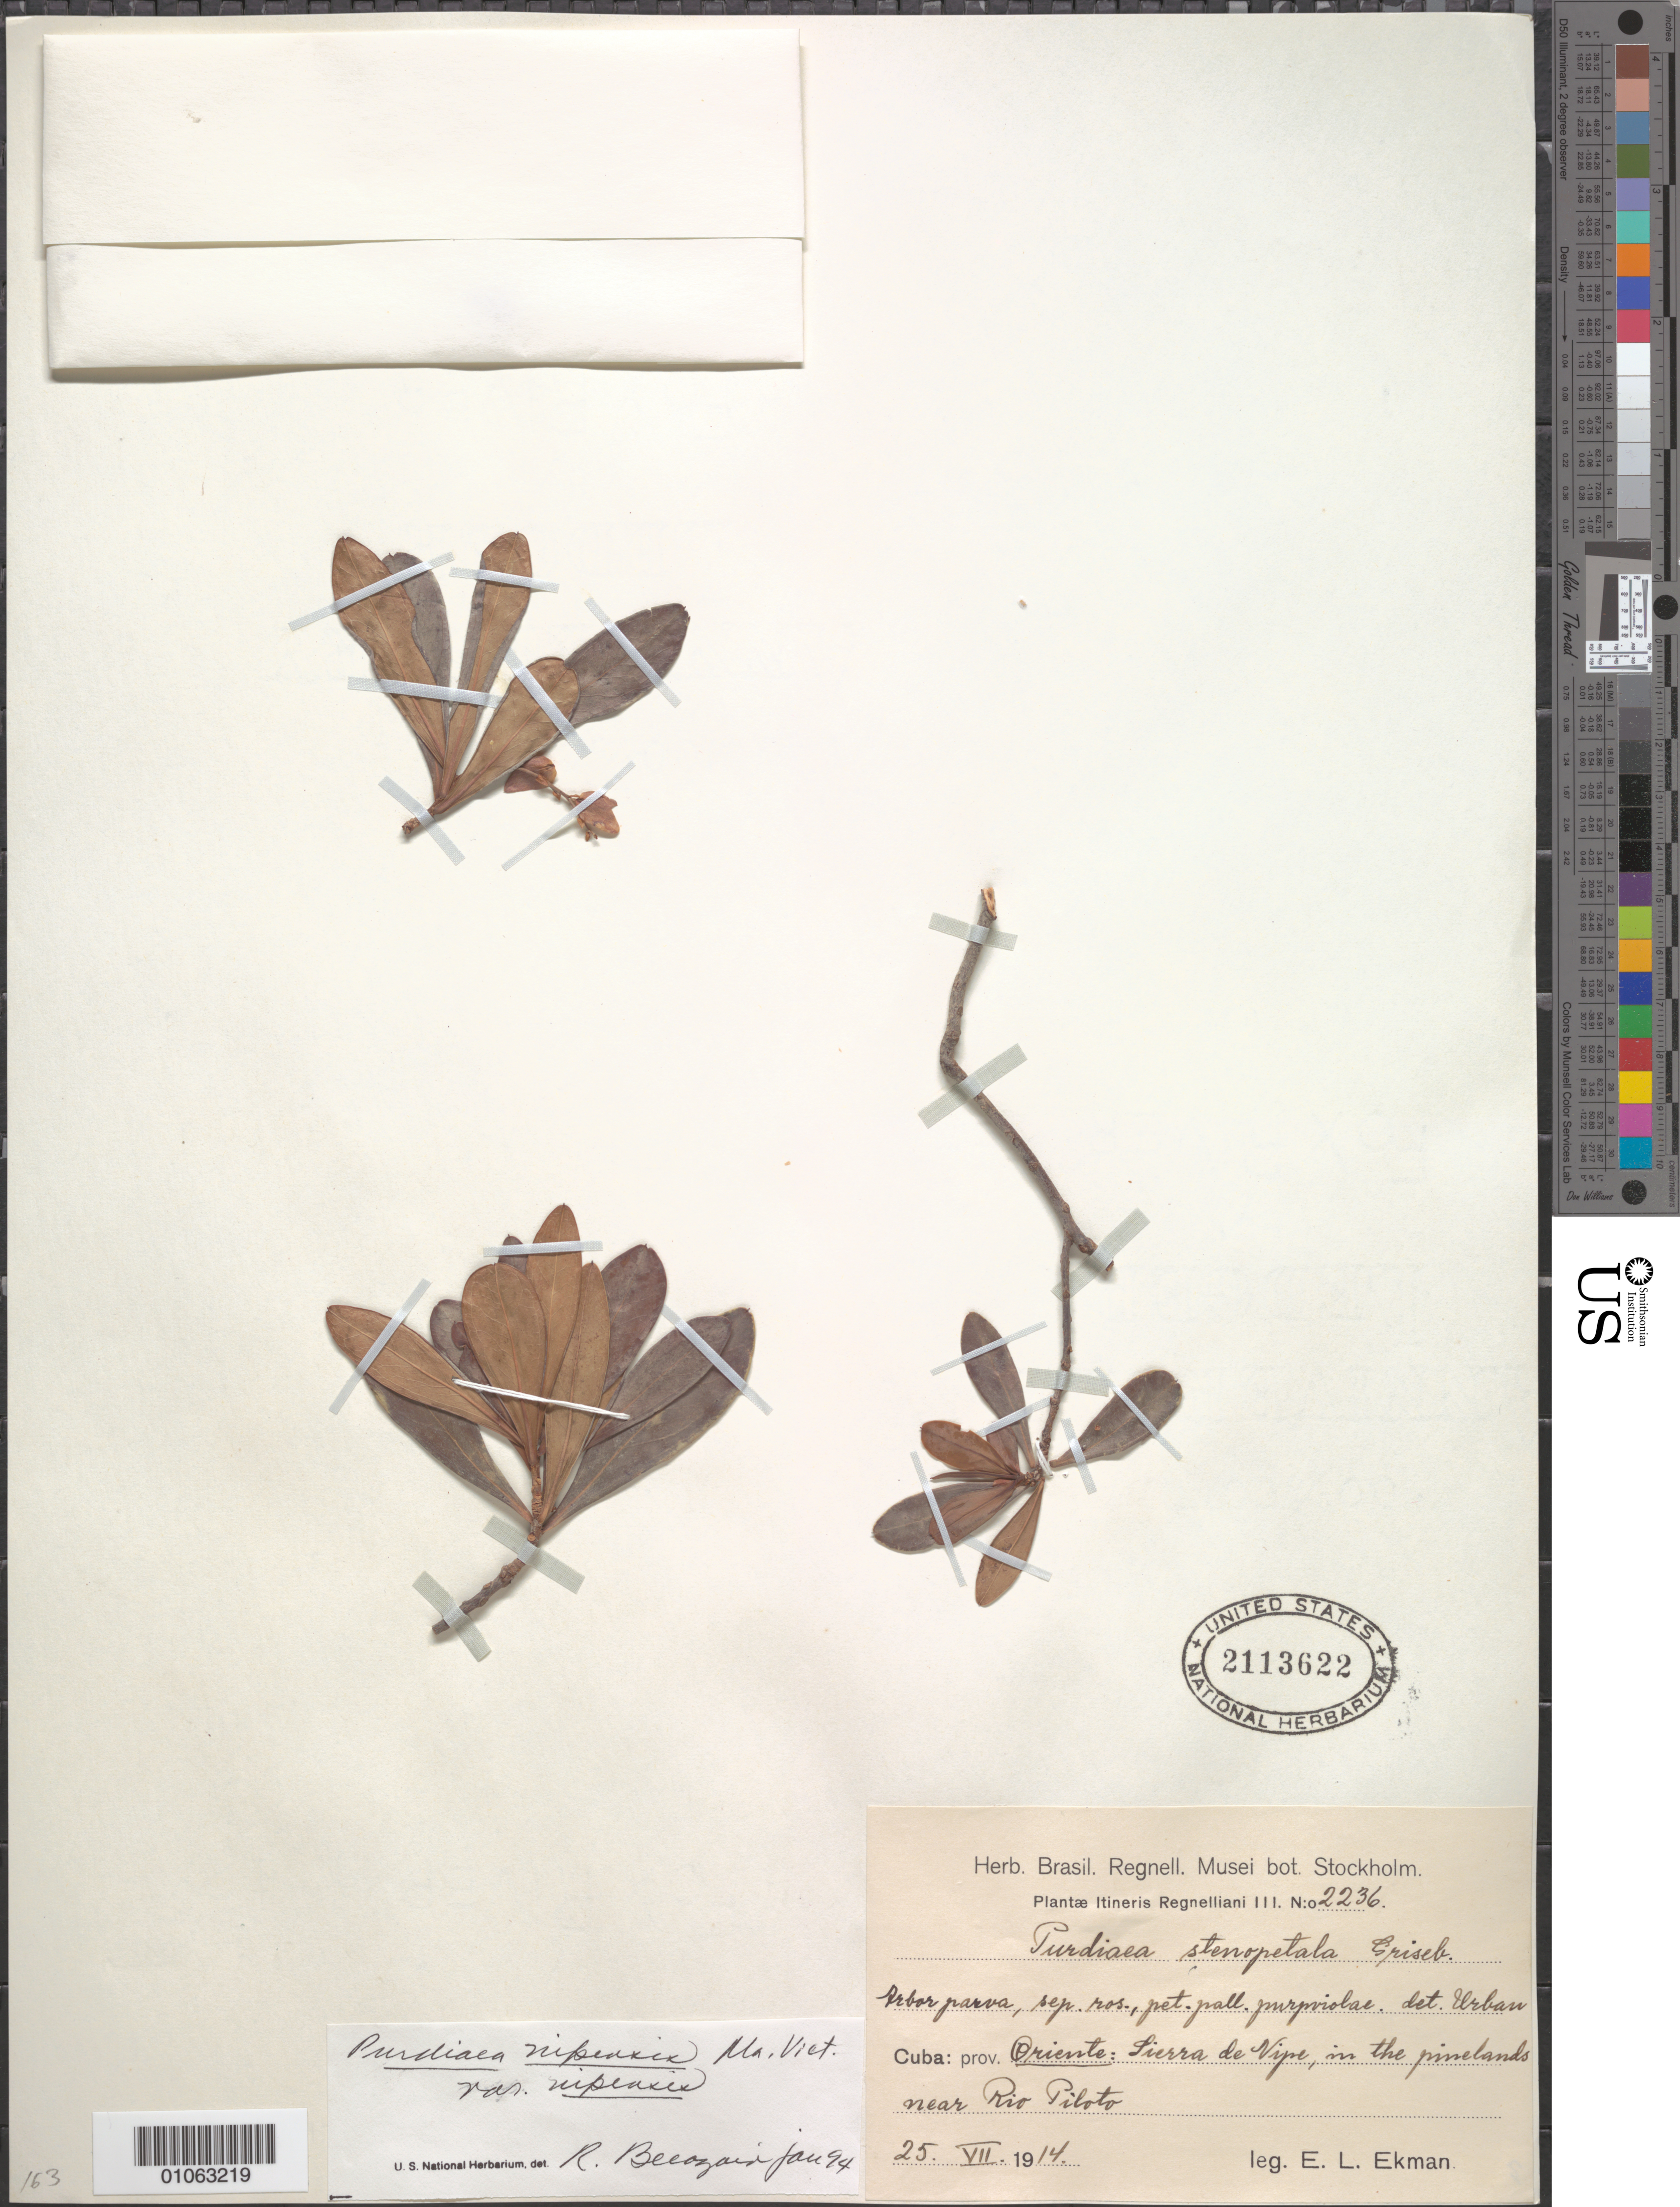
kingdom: Plantae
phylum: Tracheophyta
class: Magnoliopsida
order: Ericales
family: Clethraceae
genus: Purdiaea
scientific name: Purdiaea nipensis var. nipensis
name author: Vict. & León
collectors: E. L. Ekman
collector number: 2236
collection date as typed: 25 Aug 1914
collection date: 1914-08-25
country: Cuba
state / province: Holguín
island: Cuba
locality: Sierra de Nipe, in the pinelands near rio Piloto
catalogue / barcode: US 2113622